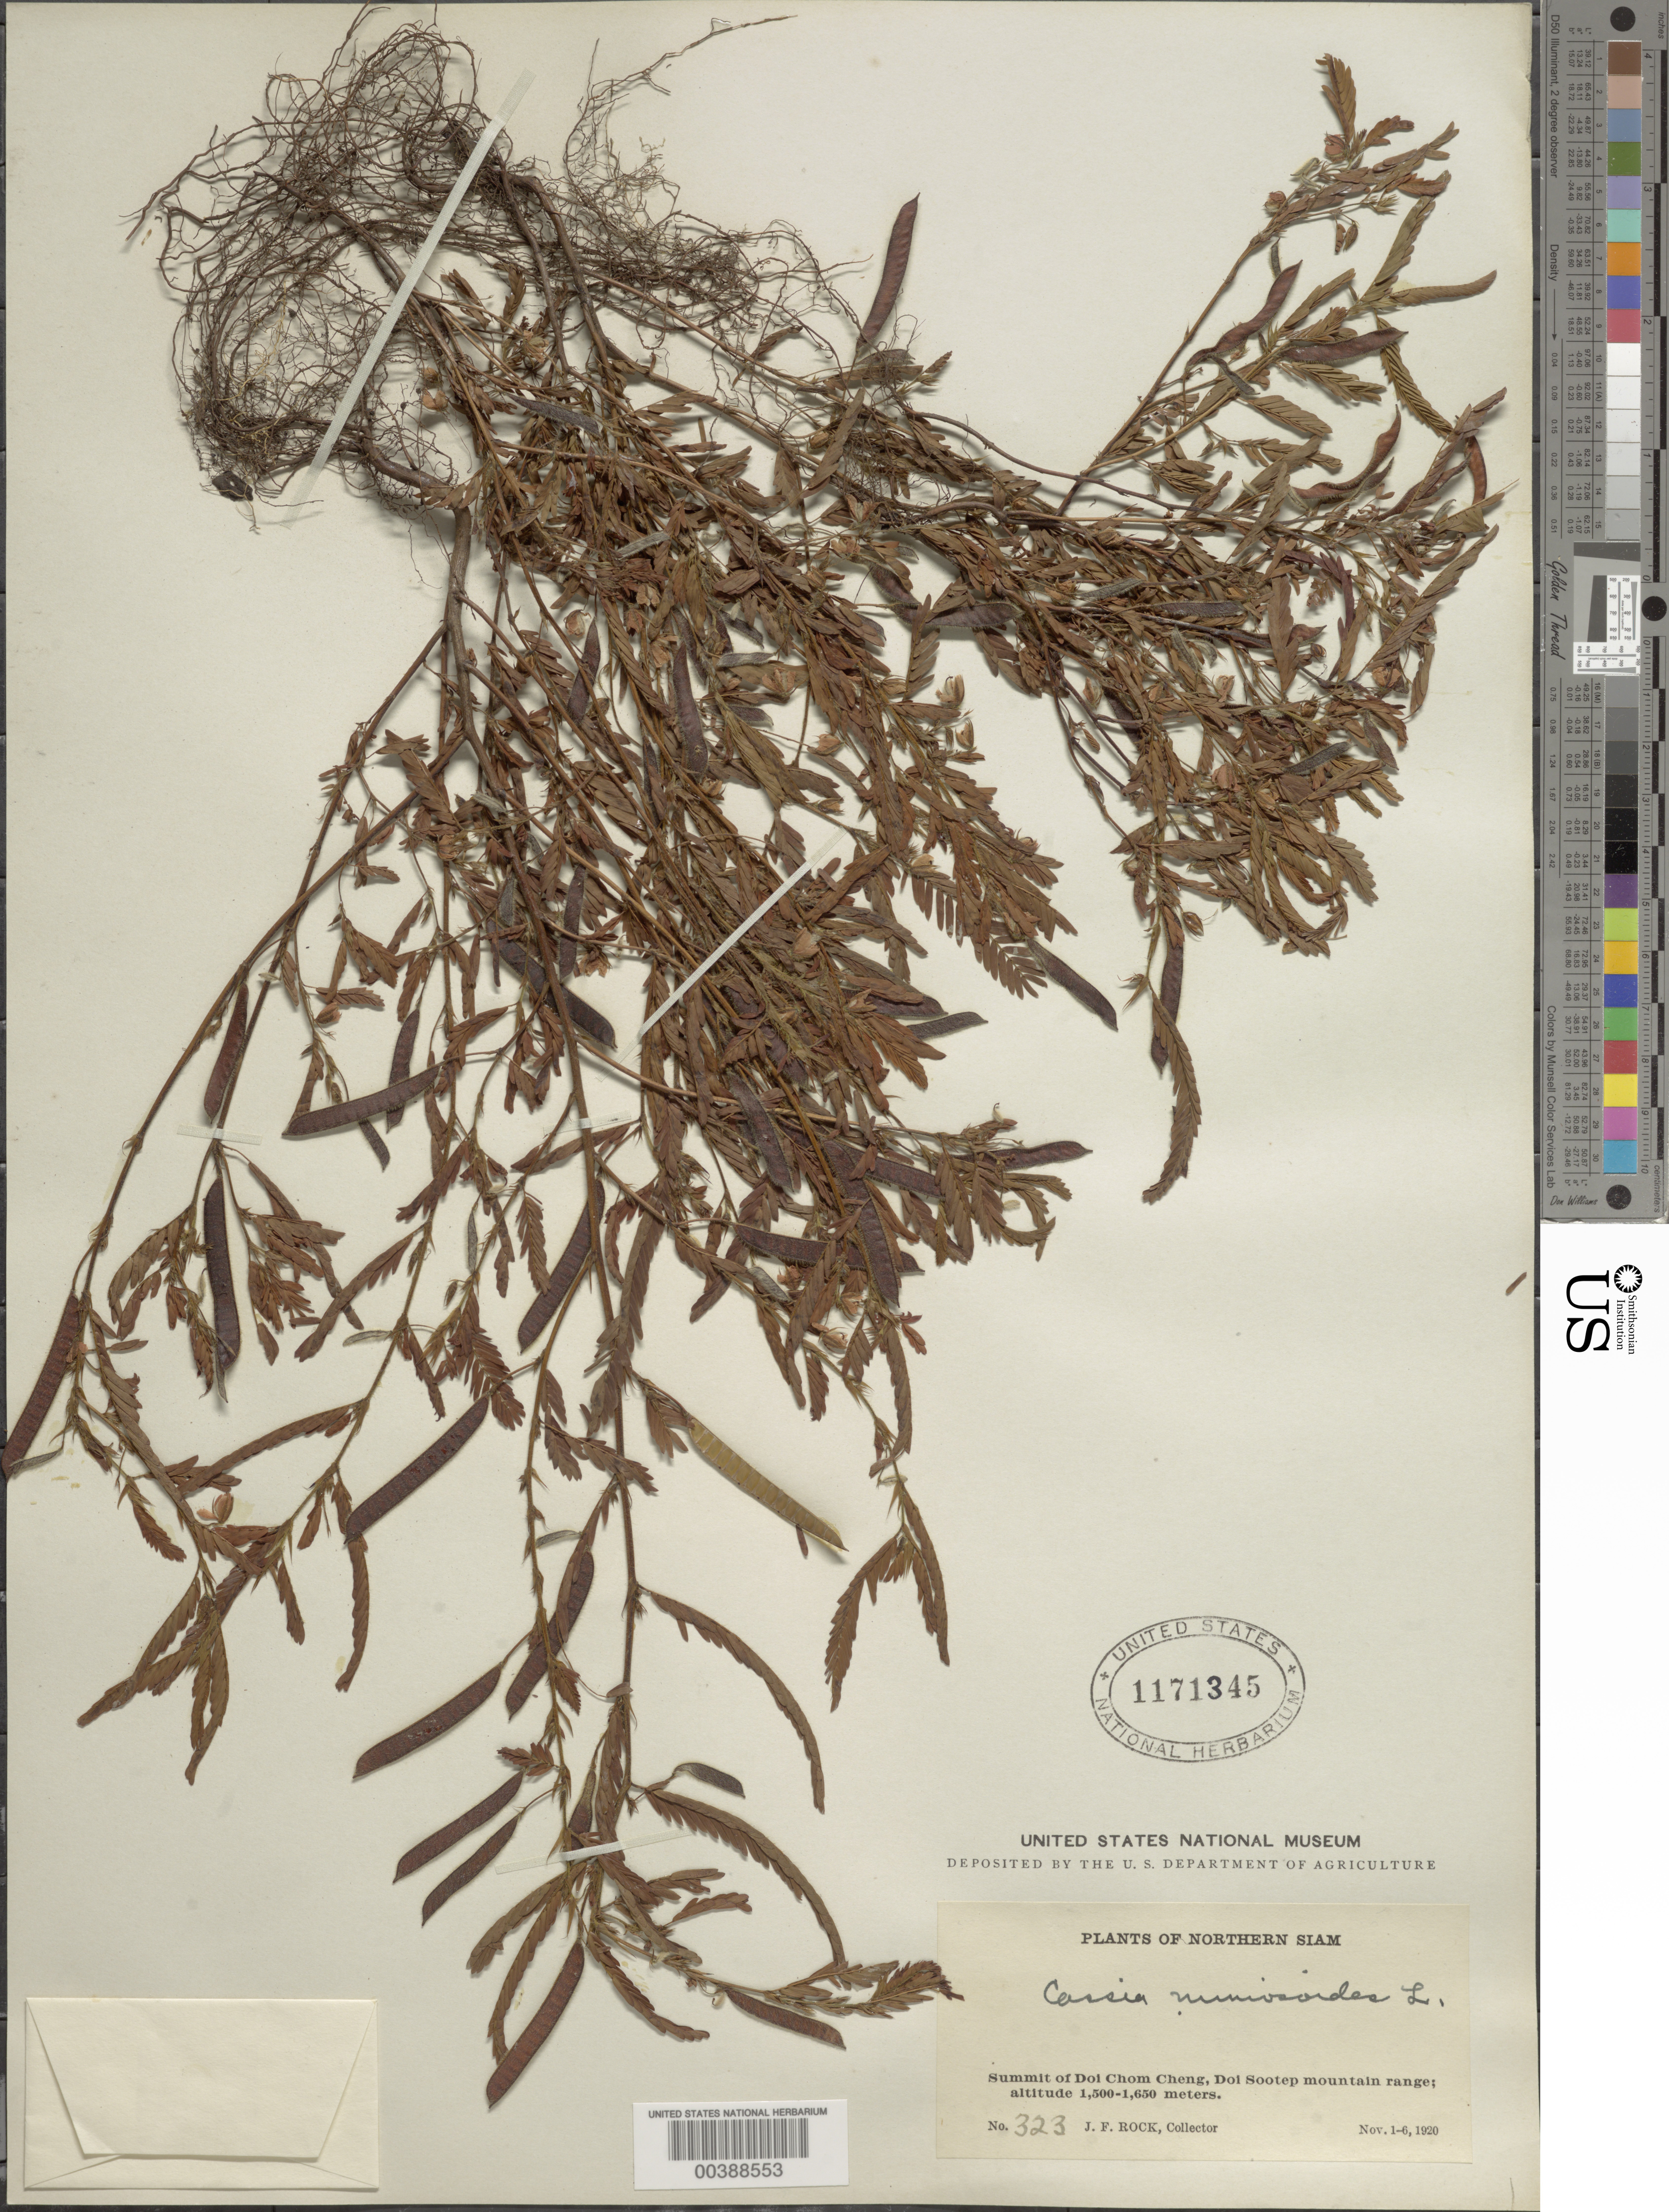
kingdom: Plantae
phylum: Tracheophyta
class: Magnoliopsida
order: Fabales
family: Fabaceae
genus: Chamaecrista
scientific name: Chamaecrista mimosoides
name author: (L.) Greene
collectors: J. F. Rock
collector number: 323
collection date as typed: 01 Nov 1920 to 06 Nov 1920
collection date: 1920-11-01/1920-11-06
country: Thailand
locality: Summit of dot chom cheng, doi sootep mountain range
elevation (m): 1500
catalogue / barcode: US 1171345